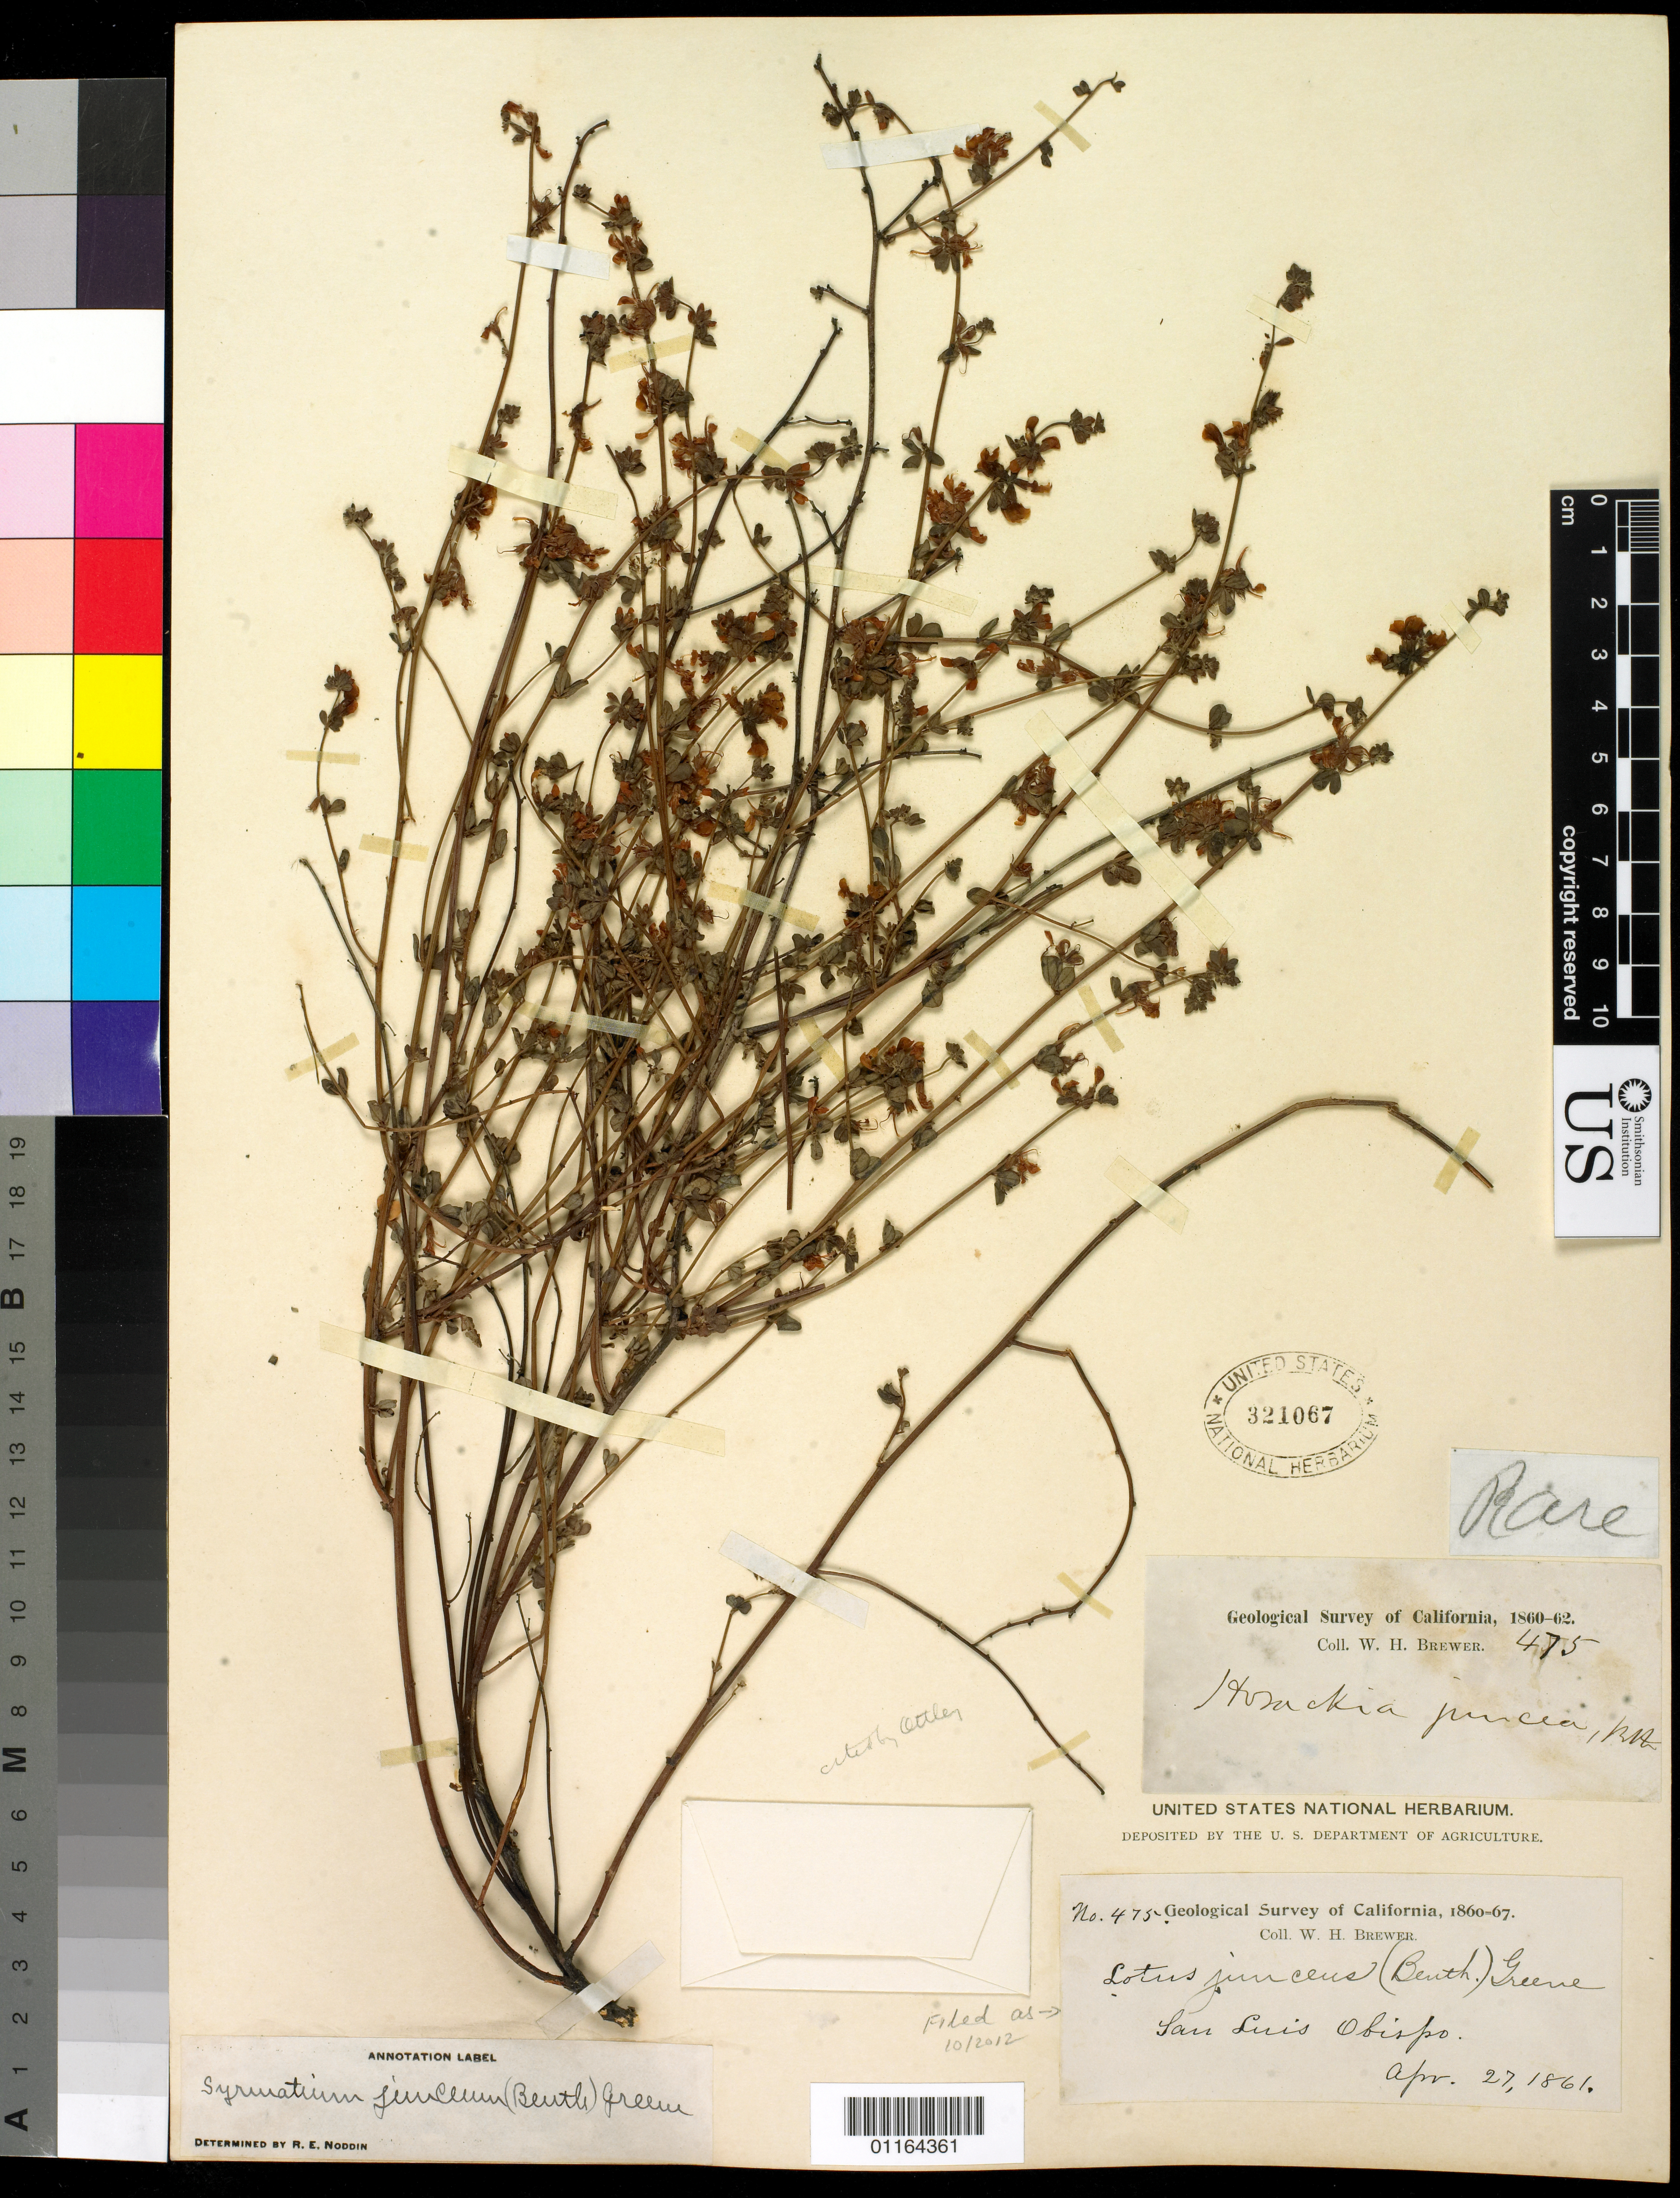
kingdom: Plantae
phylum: Tracheophyta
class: Magnoliopsida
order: Fabales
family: Fabaceae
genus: Syrmatium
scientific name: Syrmatium junceum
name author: (Benth.) Greene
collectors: W. H. Brewer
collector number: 475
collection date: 1861-04-27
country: United States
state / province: California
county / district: San Luis Obispo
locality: San Luis Obispo.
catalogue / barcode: US 321067